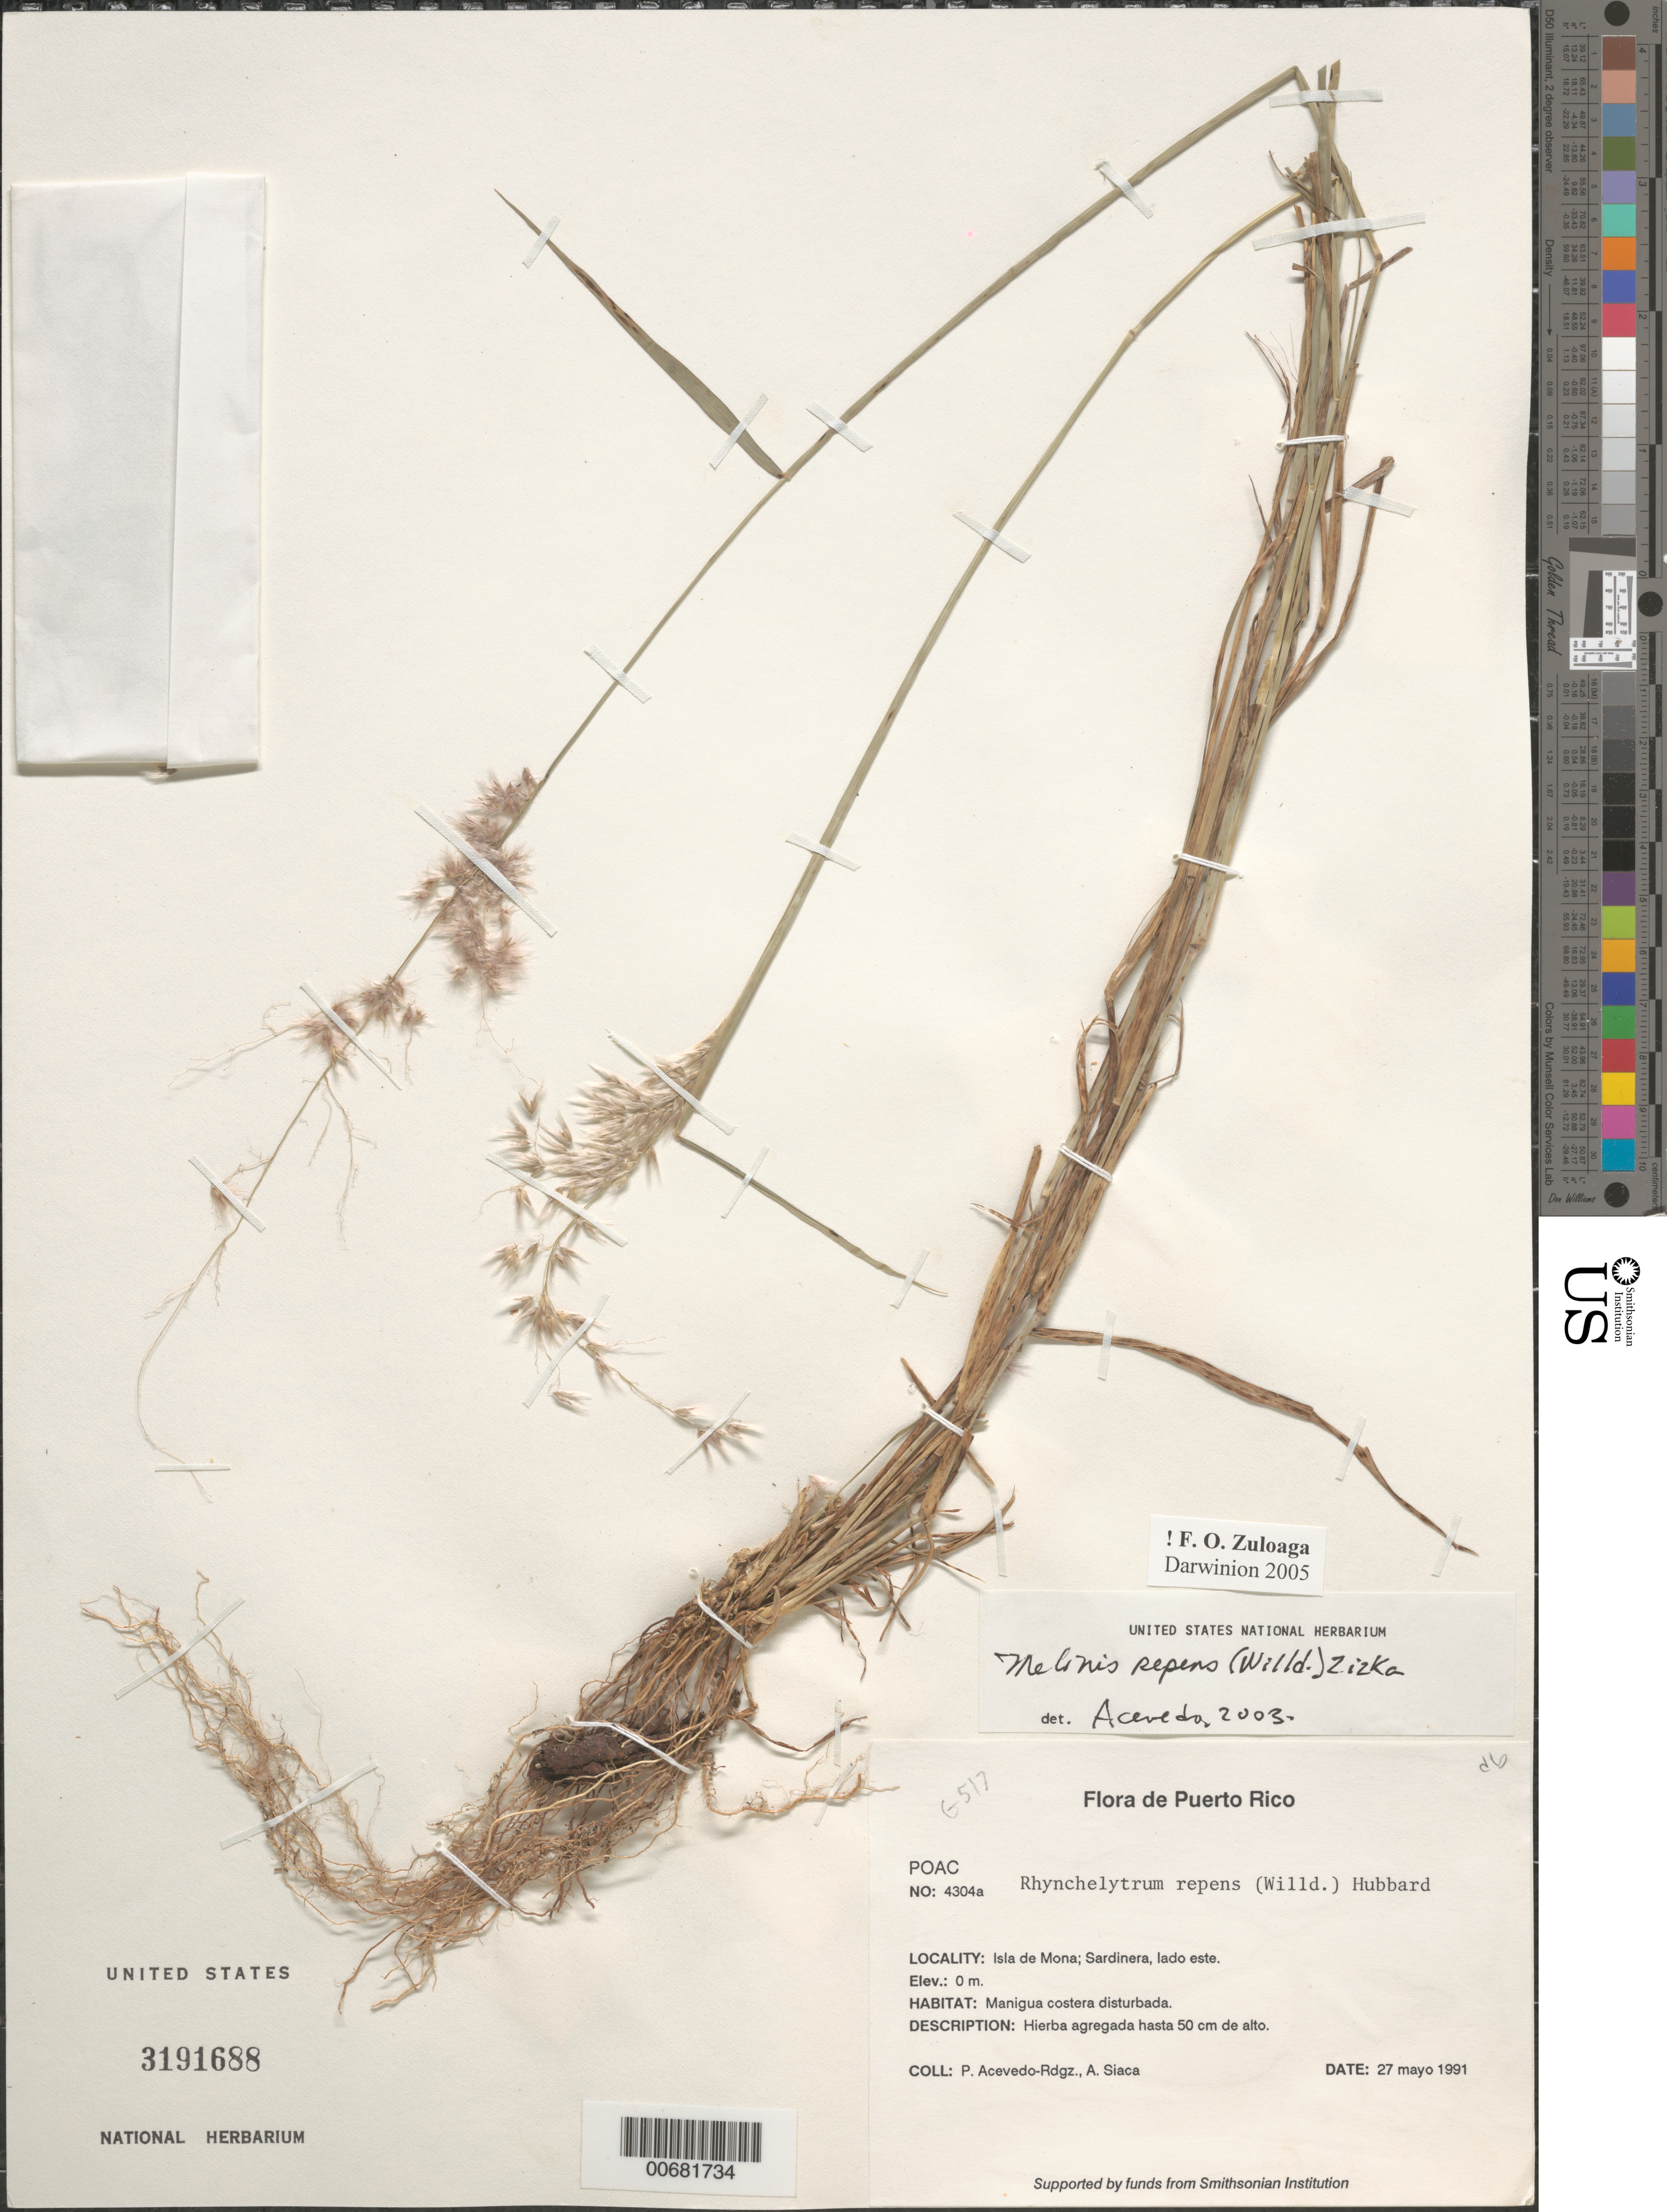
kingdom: Plantae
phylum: Tracheophyta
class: Liliopsida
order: Poales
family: Poaceae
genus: Melinis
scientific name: Melinis repens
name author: (Willd.) Zizka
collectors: P. Acevedo-Rodr. & A. Siaca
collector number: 4304 a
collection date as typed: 27 May 1991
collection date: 1991-05-27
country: Puerto Rico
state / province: Mayaguëz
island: Mona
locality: Isla de Mona; Sardinera, lado este.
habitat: Manigua costera disturbada.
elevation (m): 0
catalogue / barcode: US 3191688